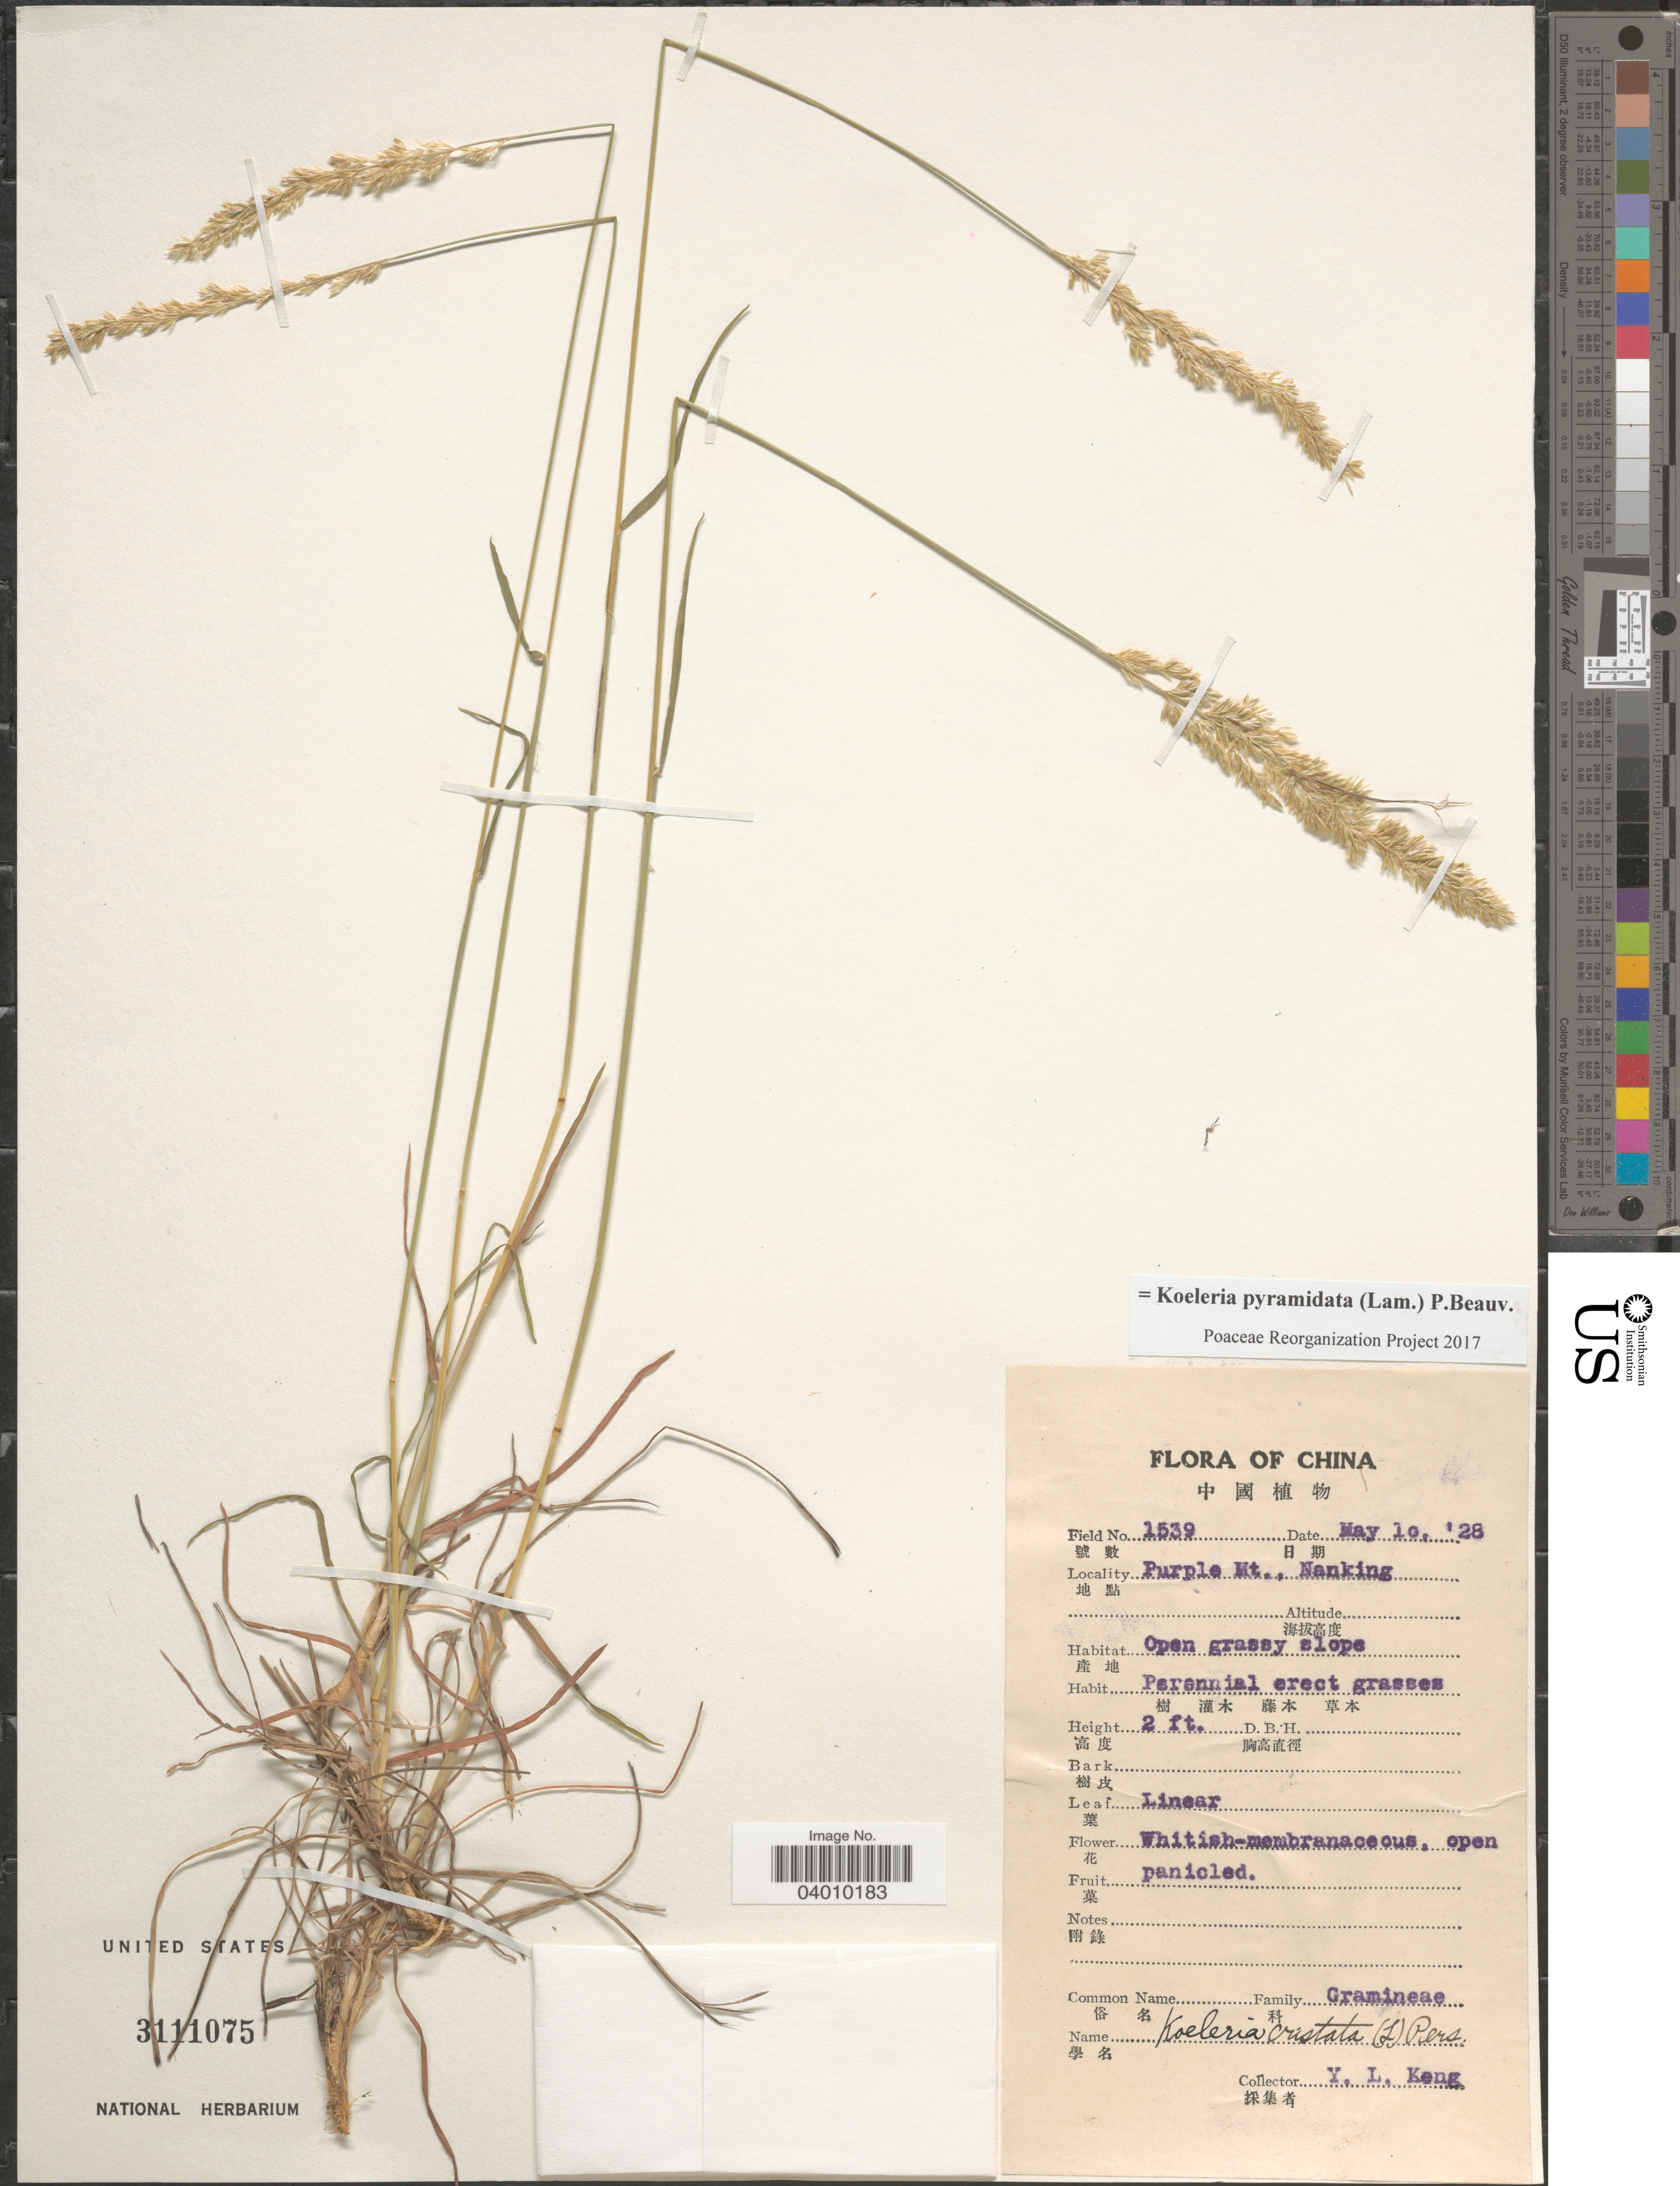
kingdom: Plantae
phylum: Tracheophyta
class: Liliopsida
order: Poales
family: Poaceae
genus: Koeleria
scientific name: Koeleria pyramidata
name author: (Lam.) P. Beauv.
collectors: Y. L. Keng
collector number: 1539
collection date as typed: Transcribed d/m/y: 10/5/28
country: China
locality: Purple Mt., Nanking.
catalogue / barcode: US 3111075